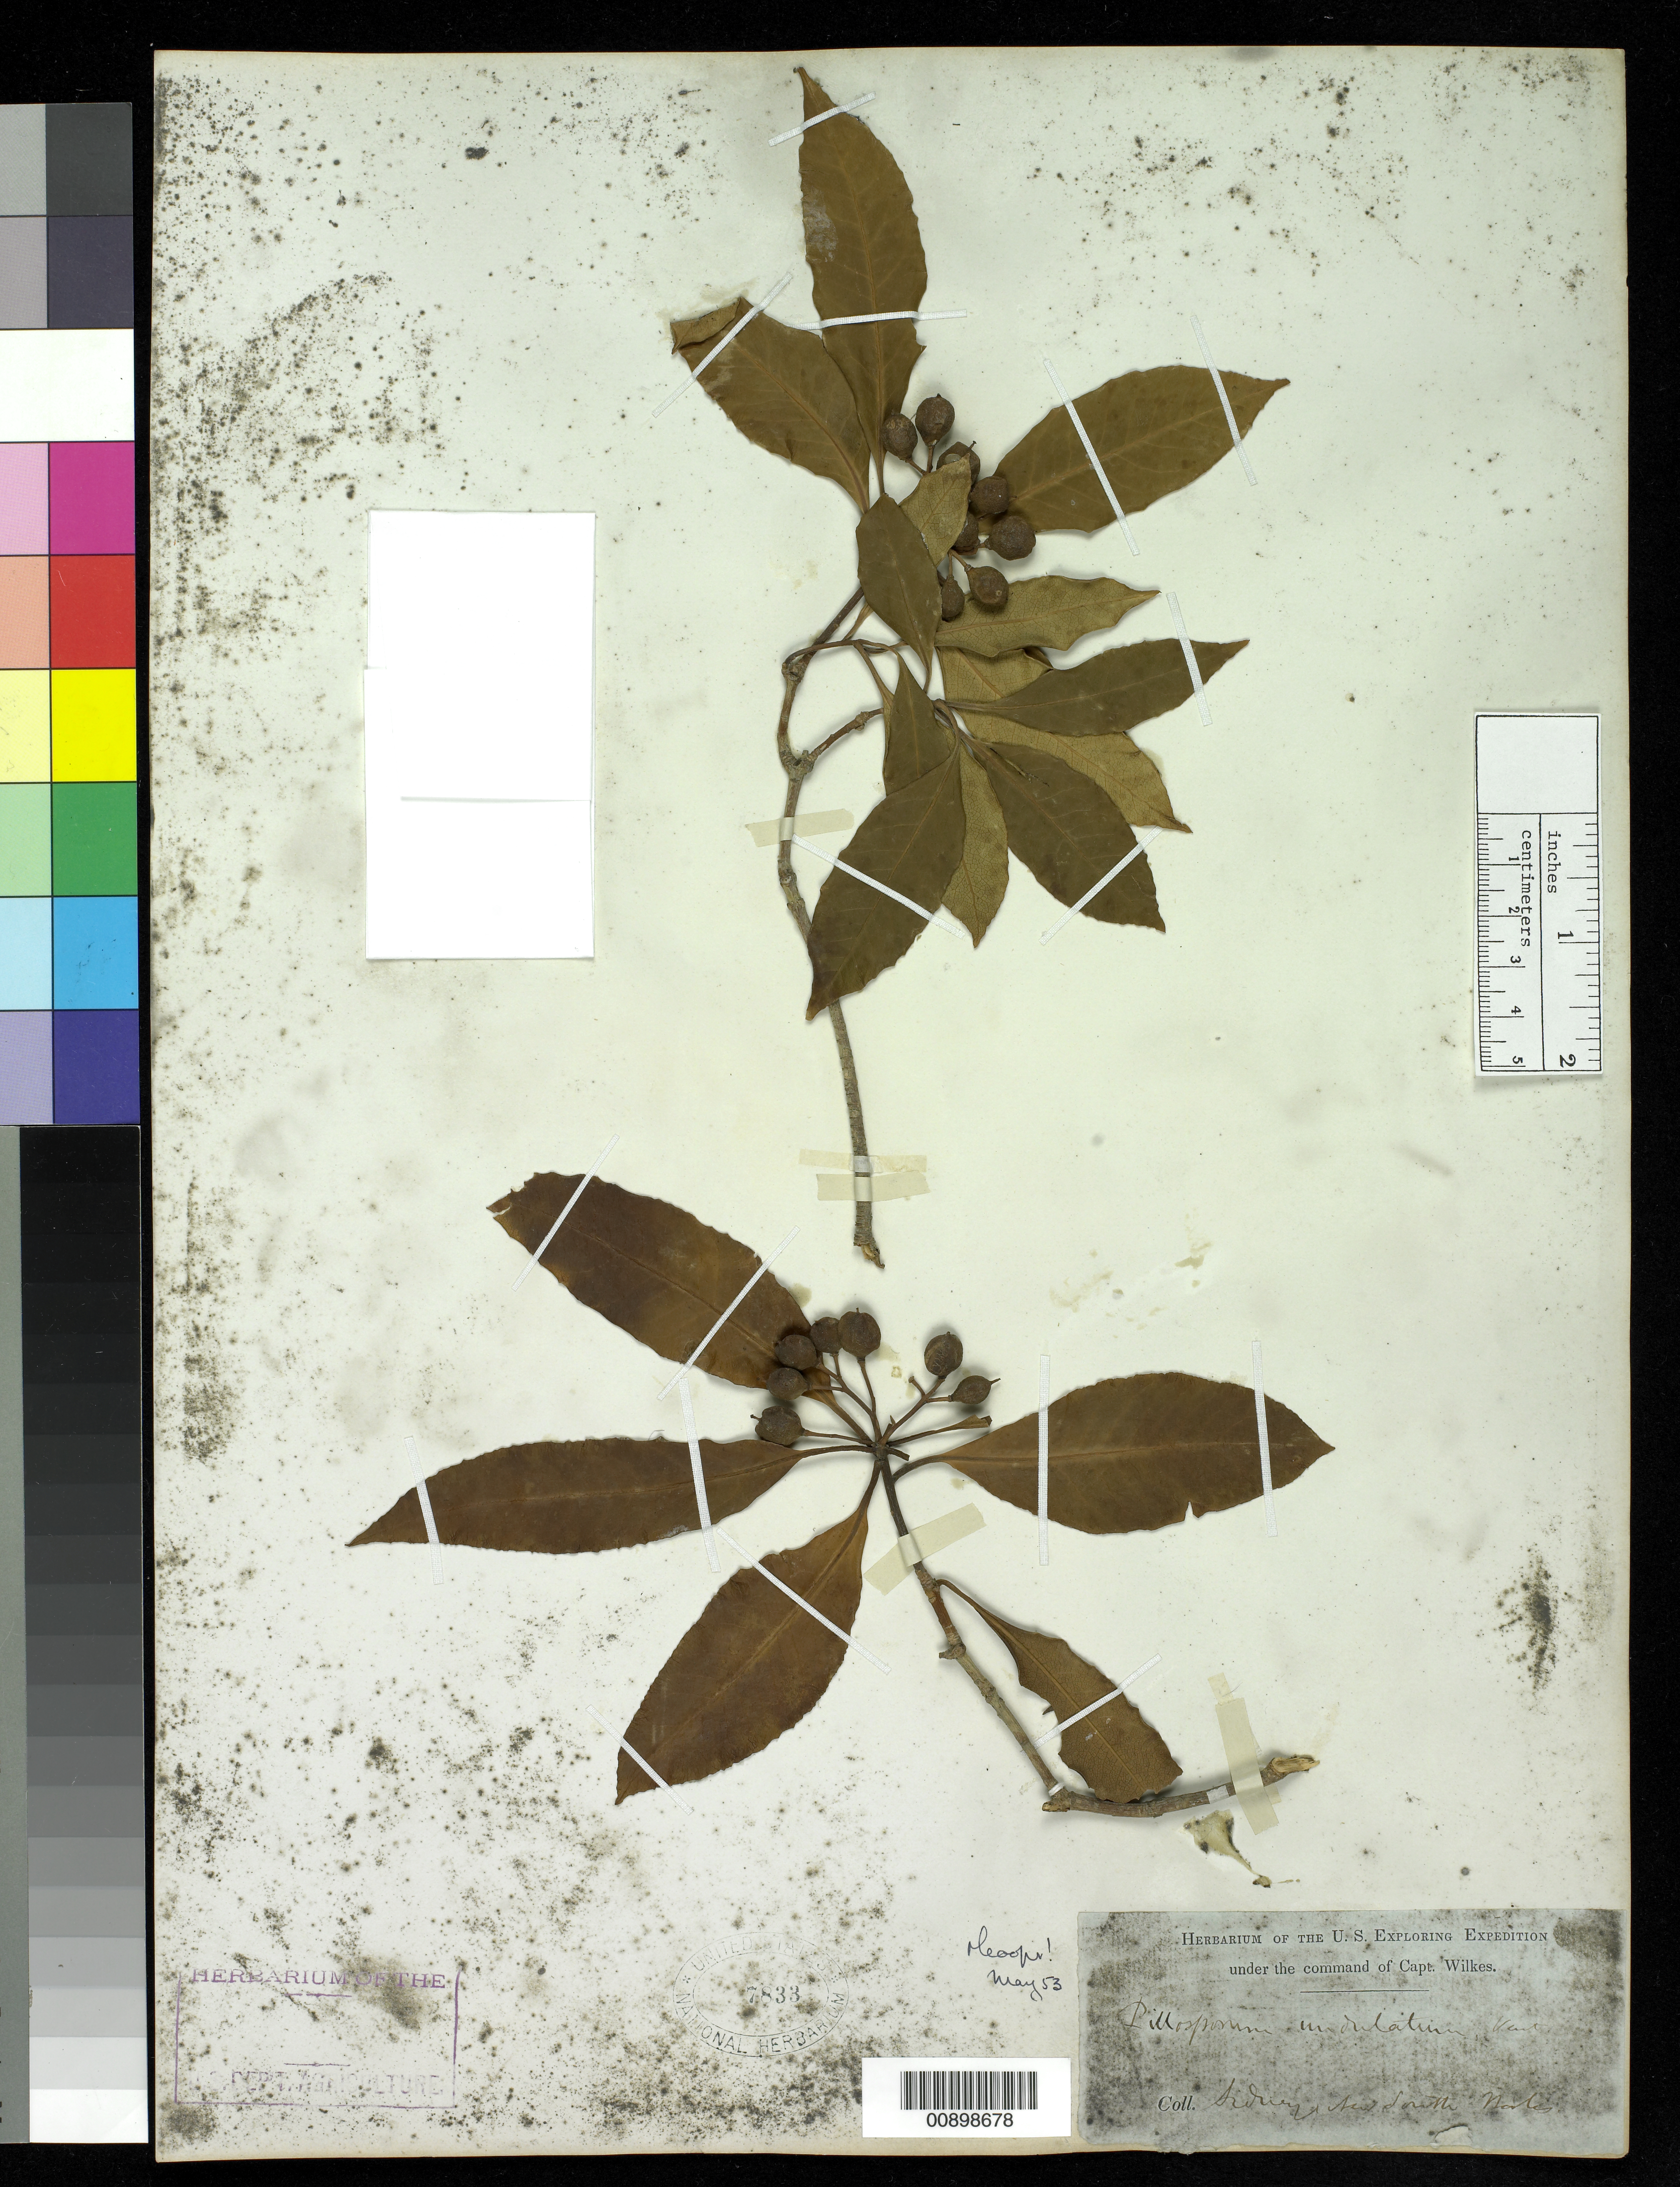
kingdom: Plantae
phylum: Tracheophyta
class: Magnoliopsida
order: Apiales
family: Pittosporaceae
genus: Pittosporum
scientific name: Pittosporum undulatum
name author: Vent.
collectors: Wilkes Explor. Exped.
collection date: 1838/1842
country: Australia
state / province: New South Wales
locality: Sydney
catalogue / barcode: US 7833